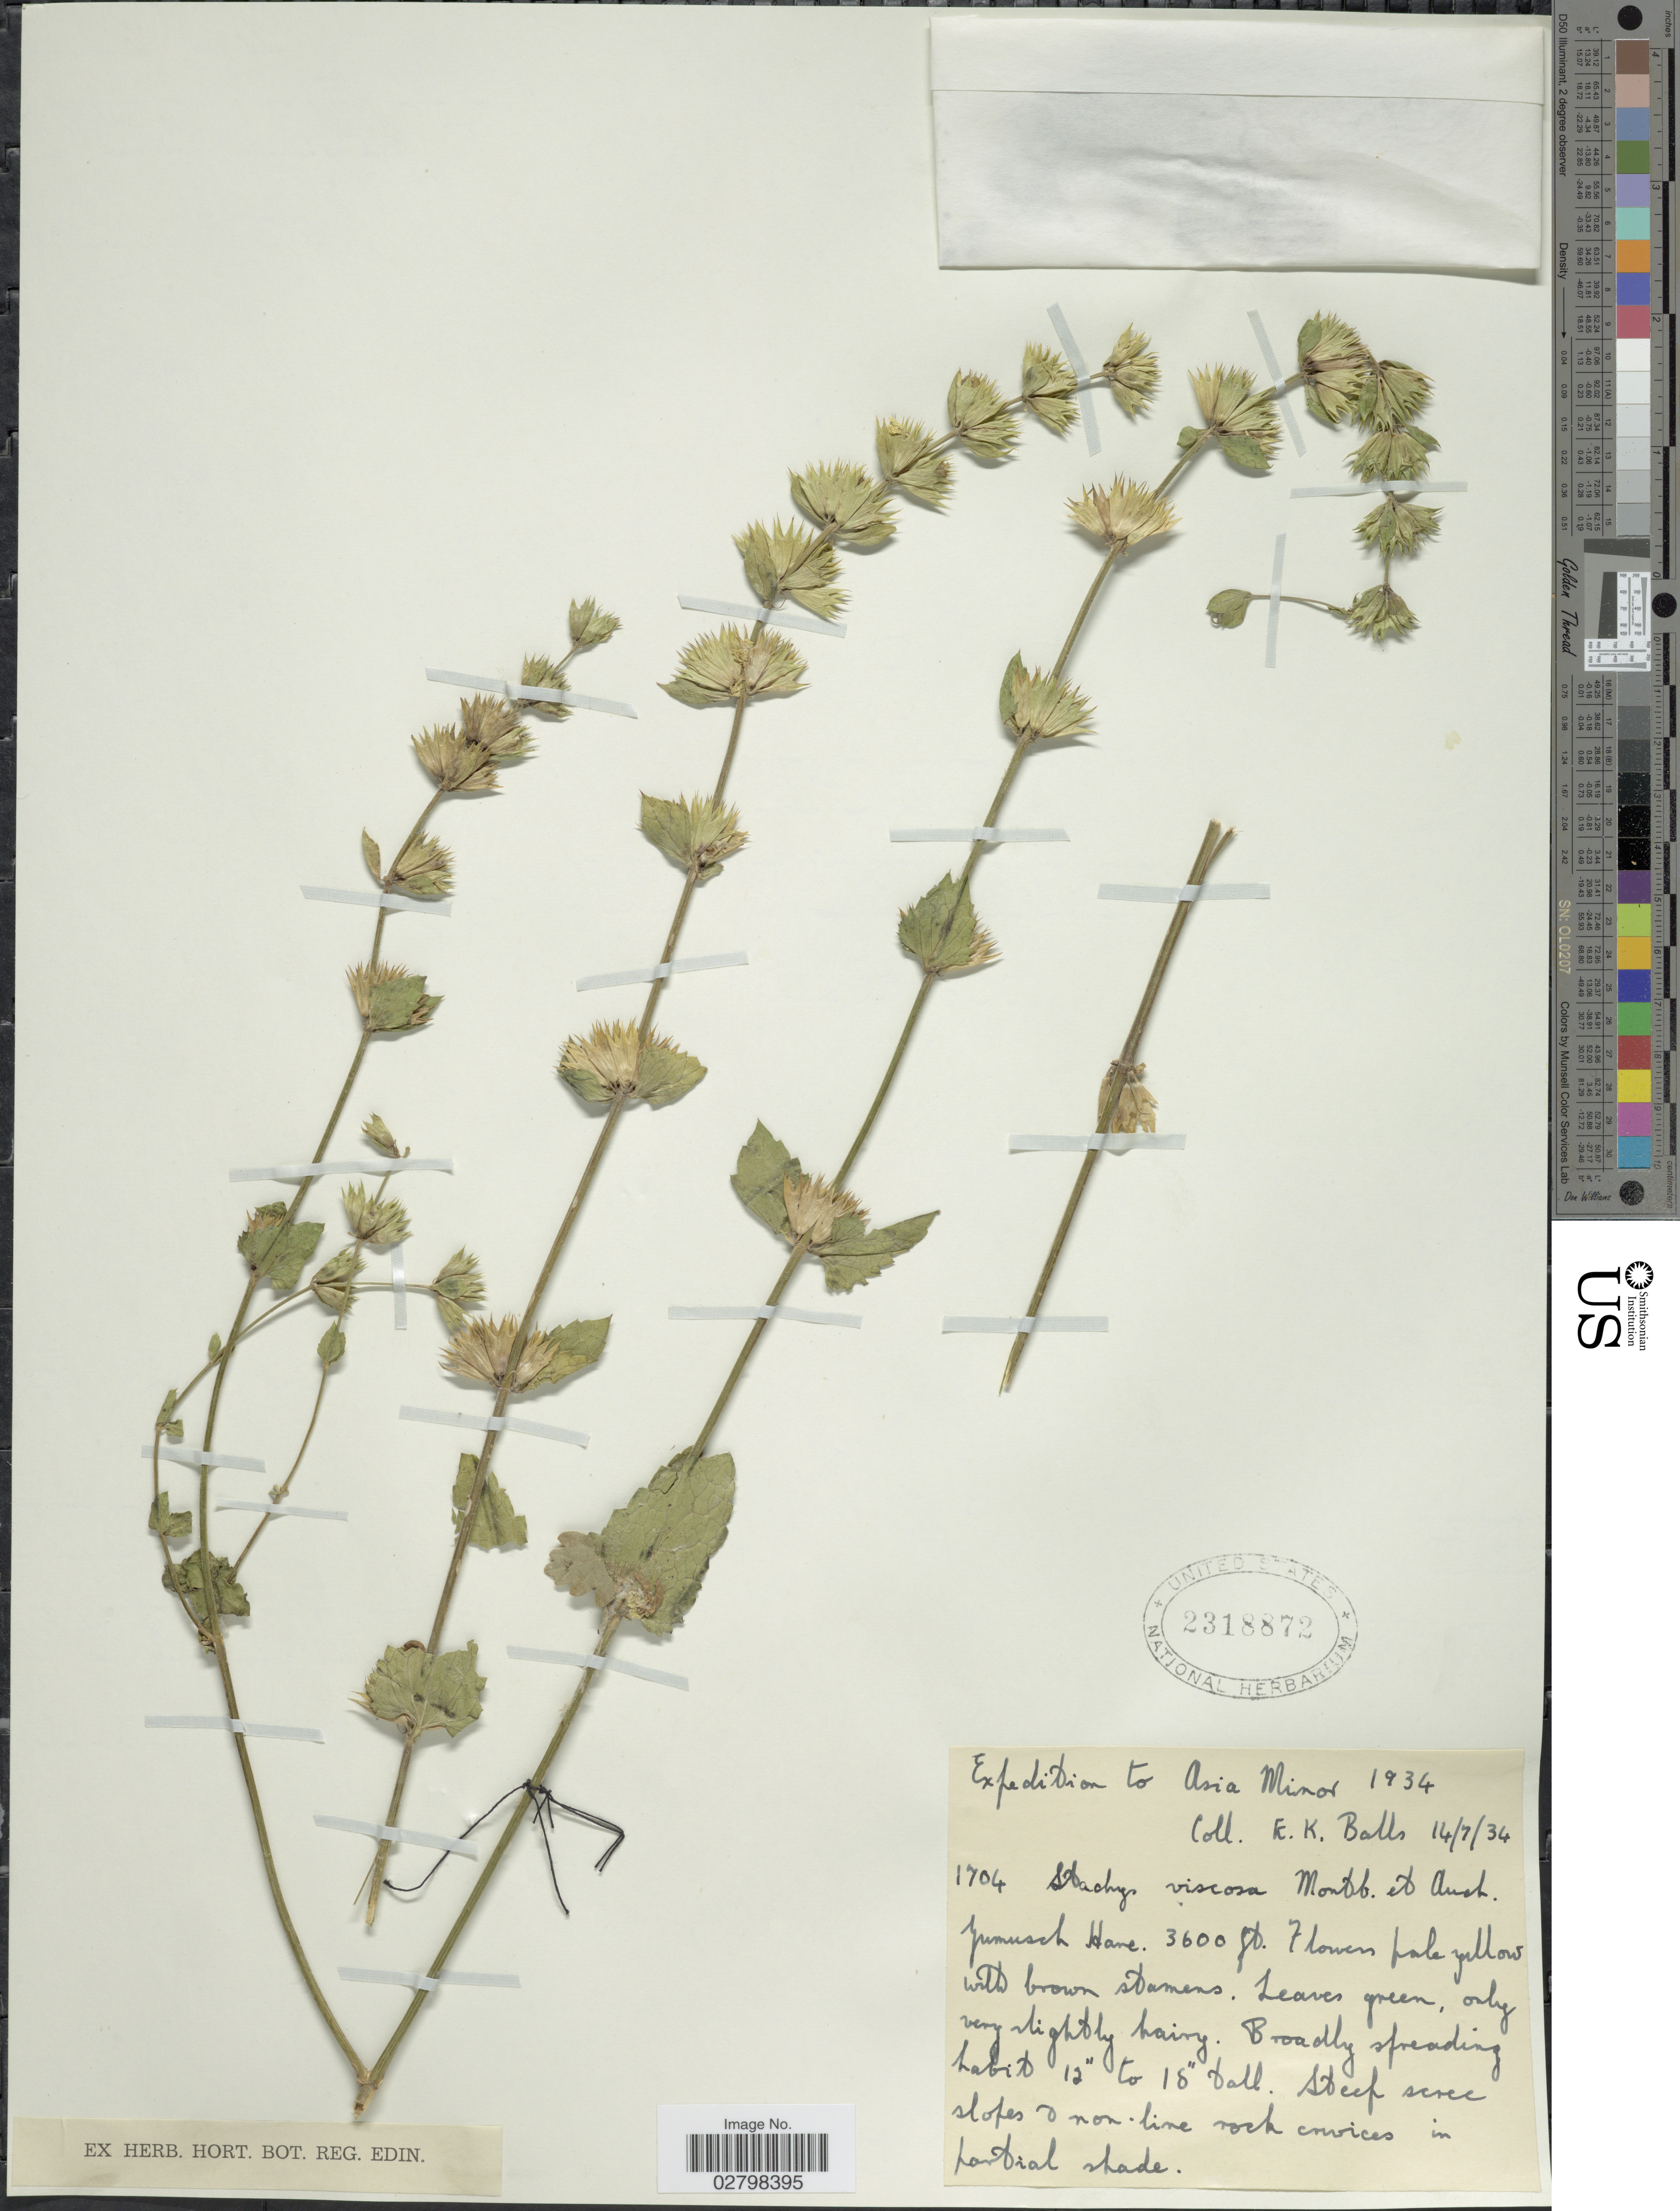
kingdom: Plantae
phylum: Tracheophyta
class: Magnoliopsida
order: Lamiales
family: Lamiaceae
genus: Stachys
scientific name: Stachys viscosa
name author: Montbret & Aucher ex Benth.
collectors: E. K. Balls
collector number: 1704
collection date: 1934-07-14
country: Turkey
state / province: Gumushane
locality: Asia Minor. Gumusch Hane.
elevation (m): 1097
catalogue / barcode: US 2318872